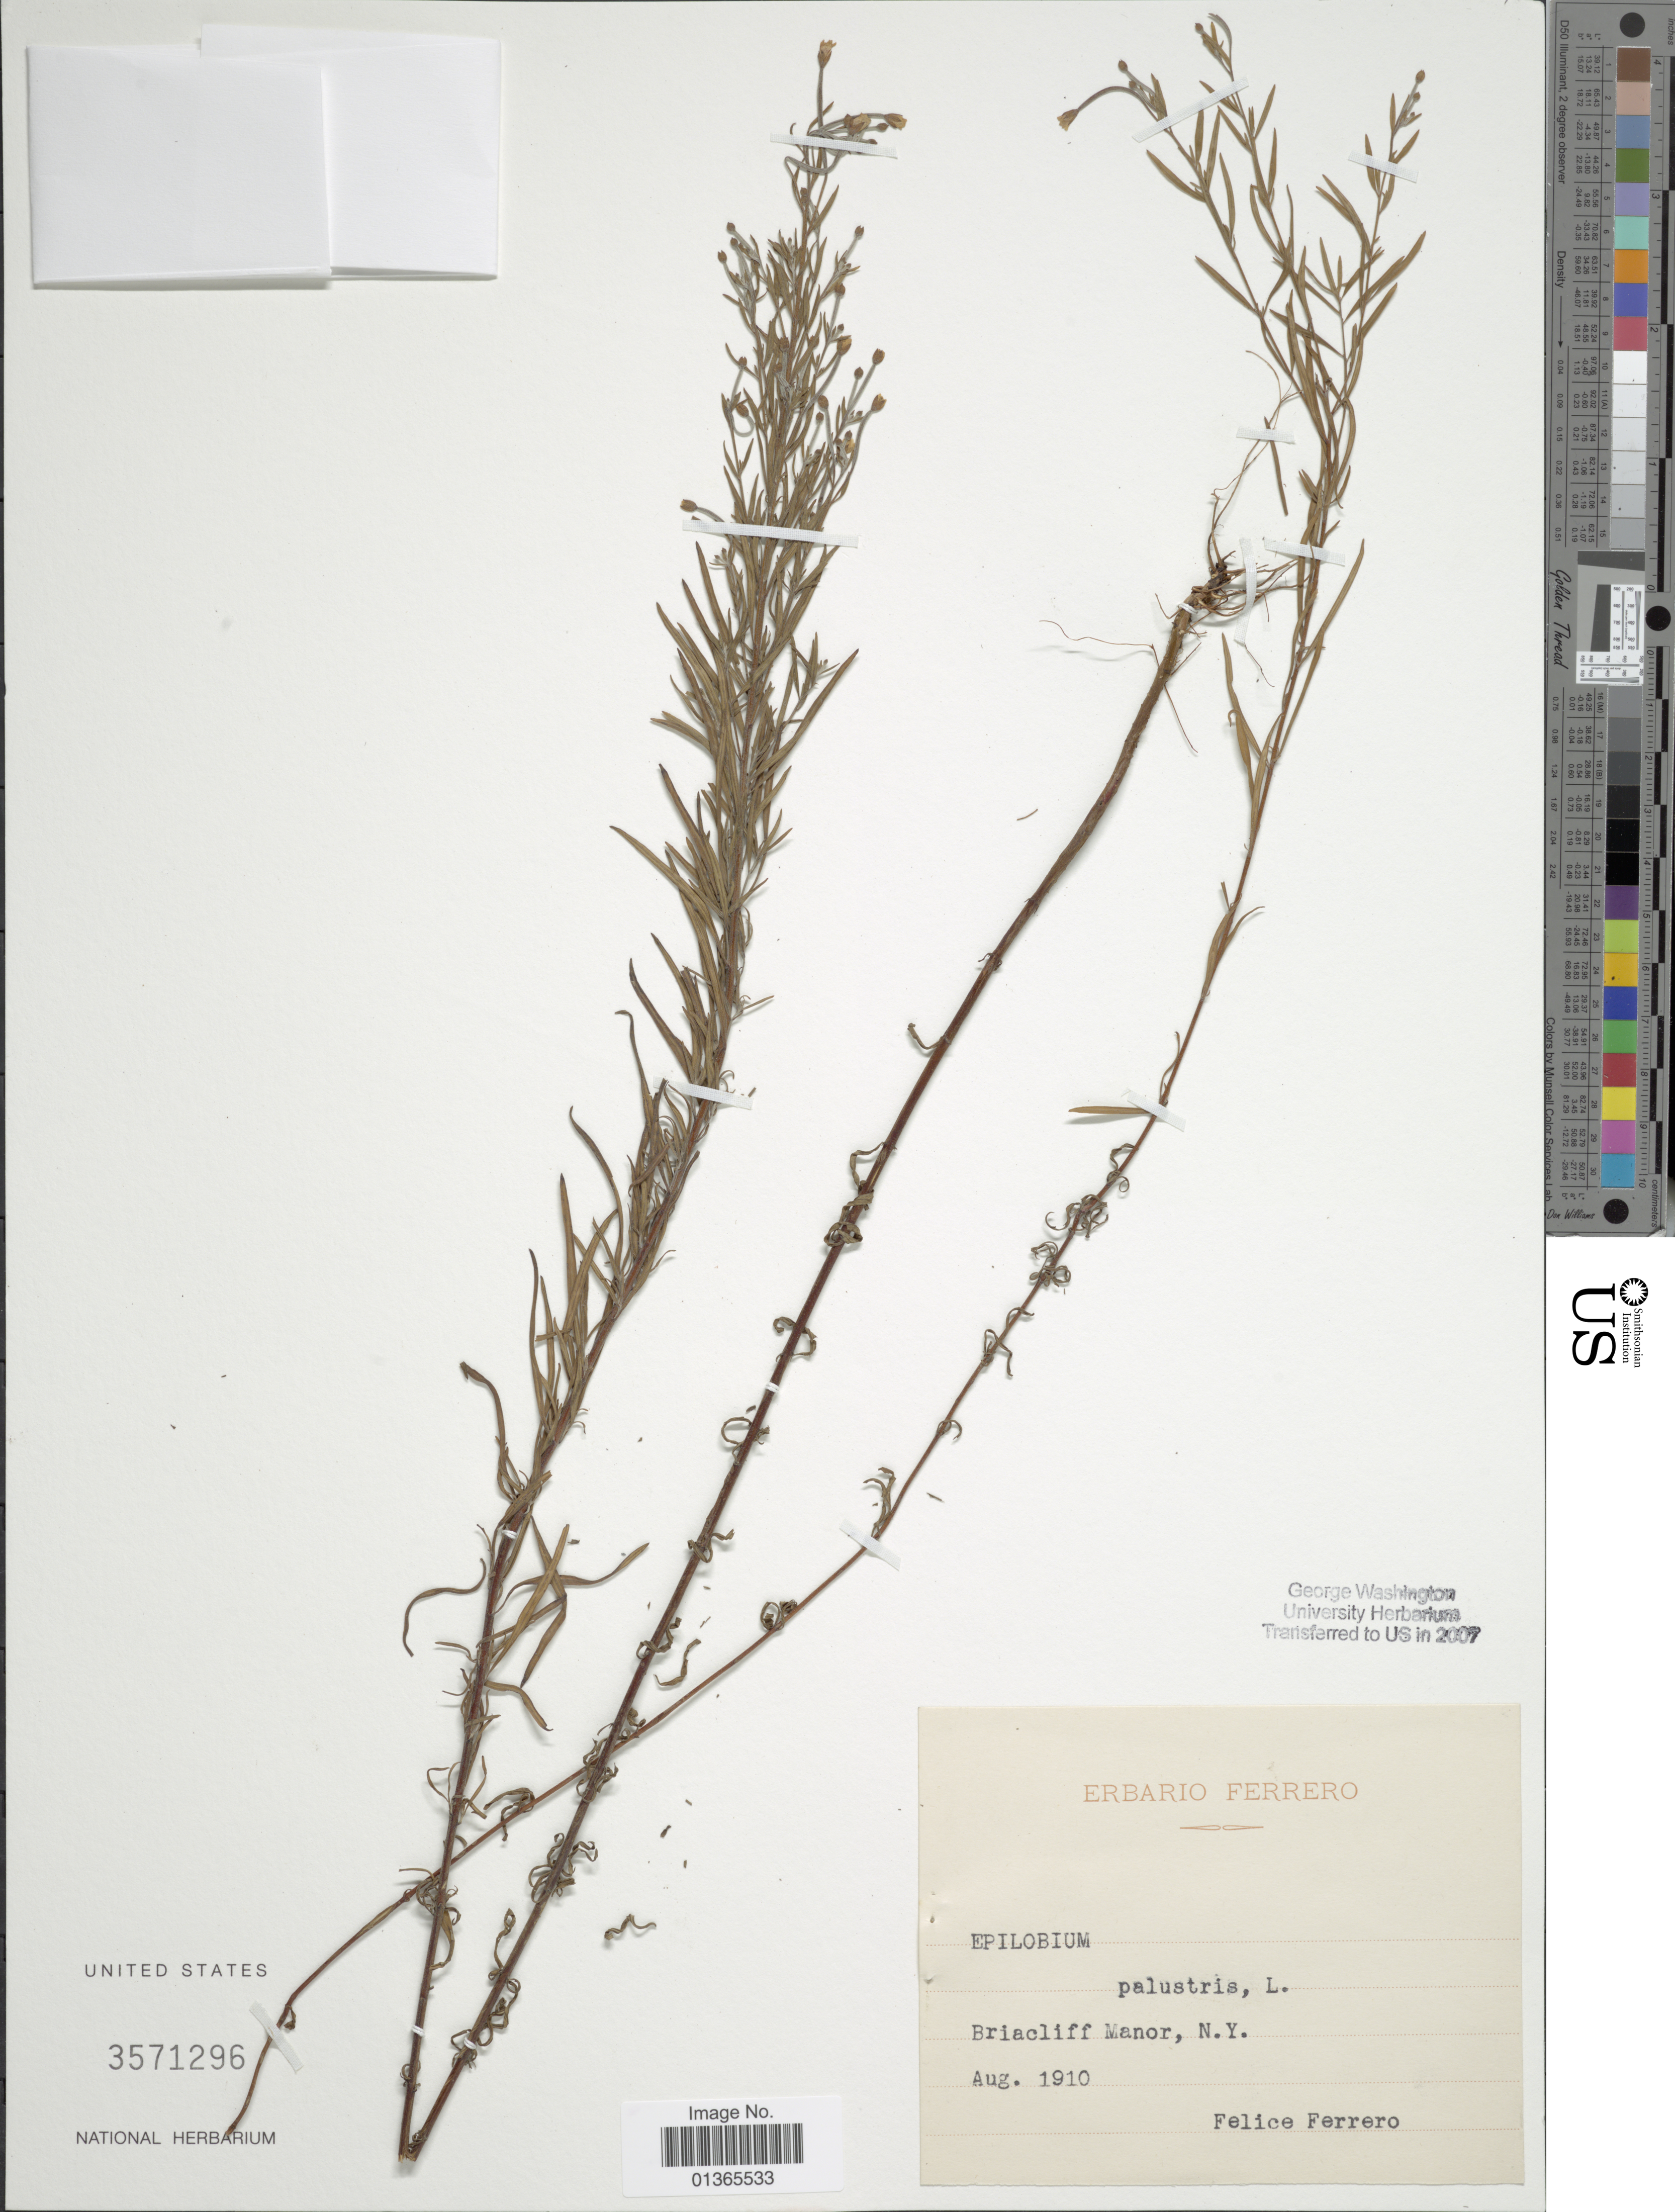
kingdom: Plantae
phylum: Tracheophyta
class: Magnoliopsida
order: Myrtales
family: Onagraceae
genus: Epilobium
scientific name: Epilobium palustre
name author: L.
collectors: F. Ferrero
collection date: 1910-08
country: United States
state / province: New York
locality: Briacliff Manor.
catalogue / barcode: US 3571296